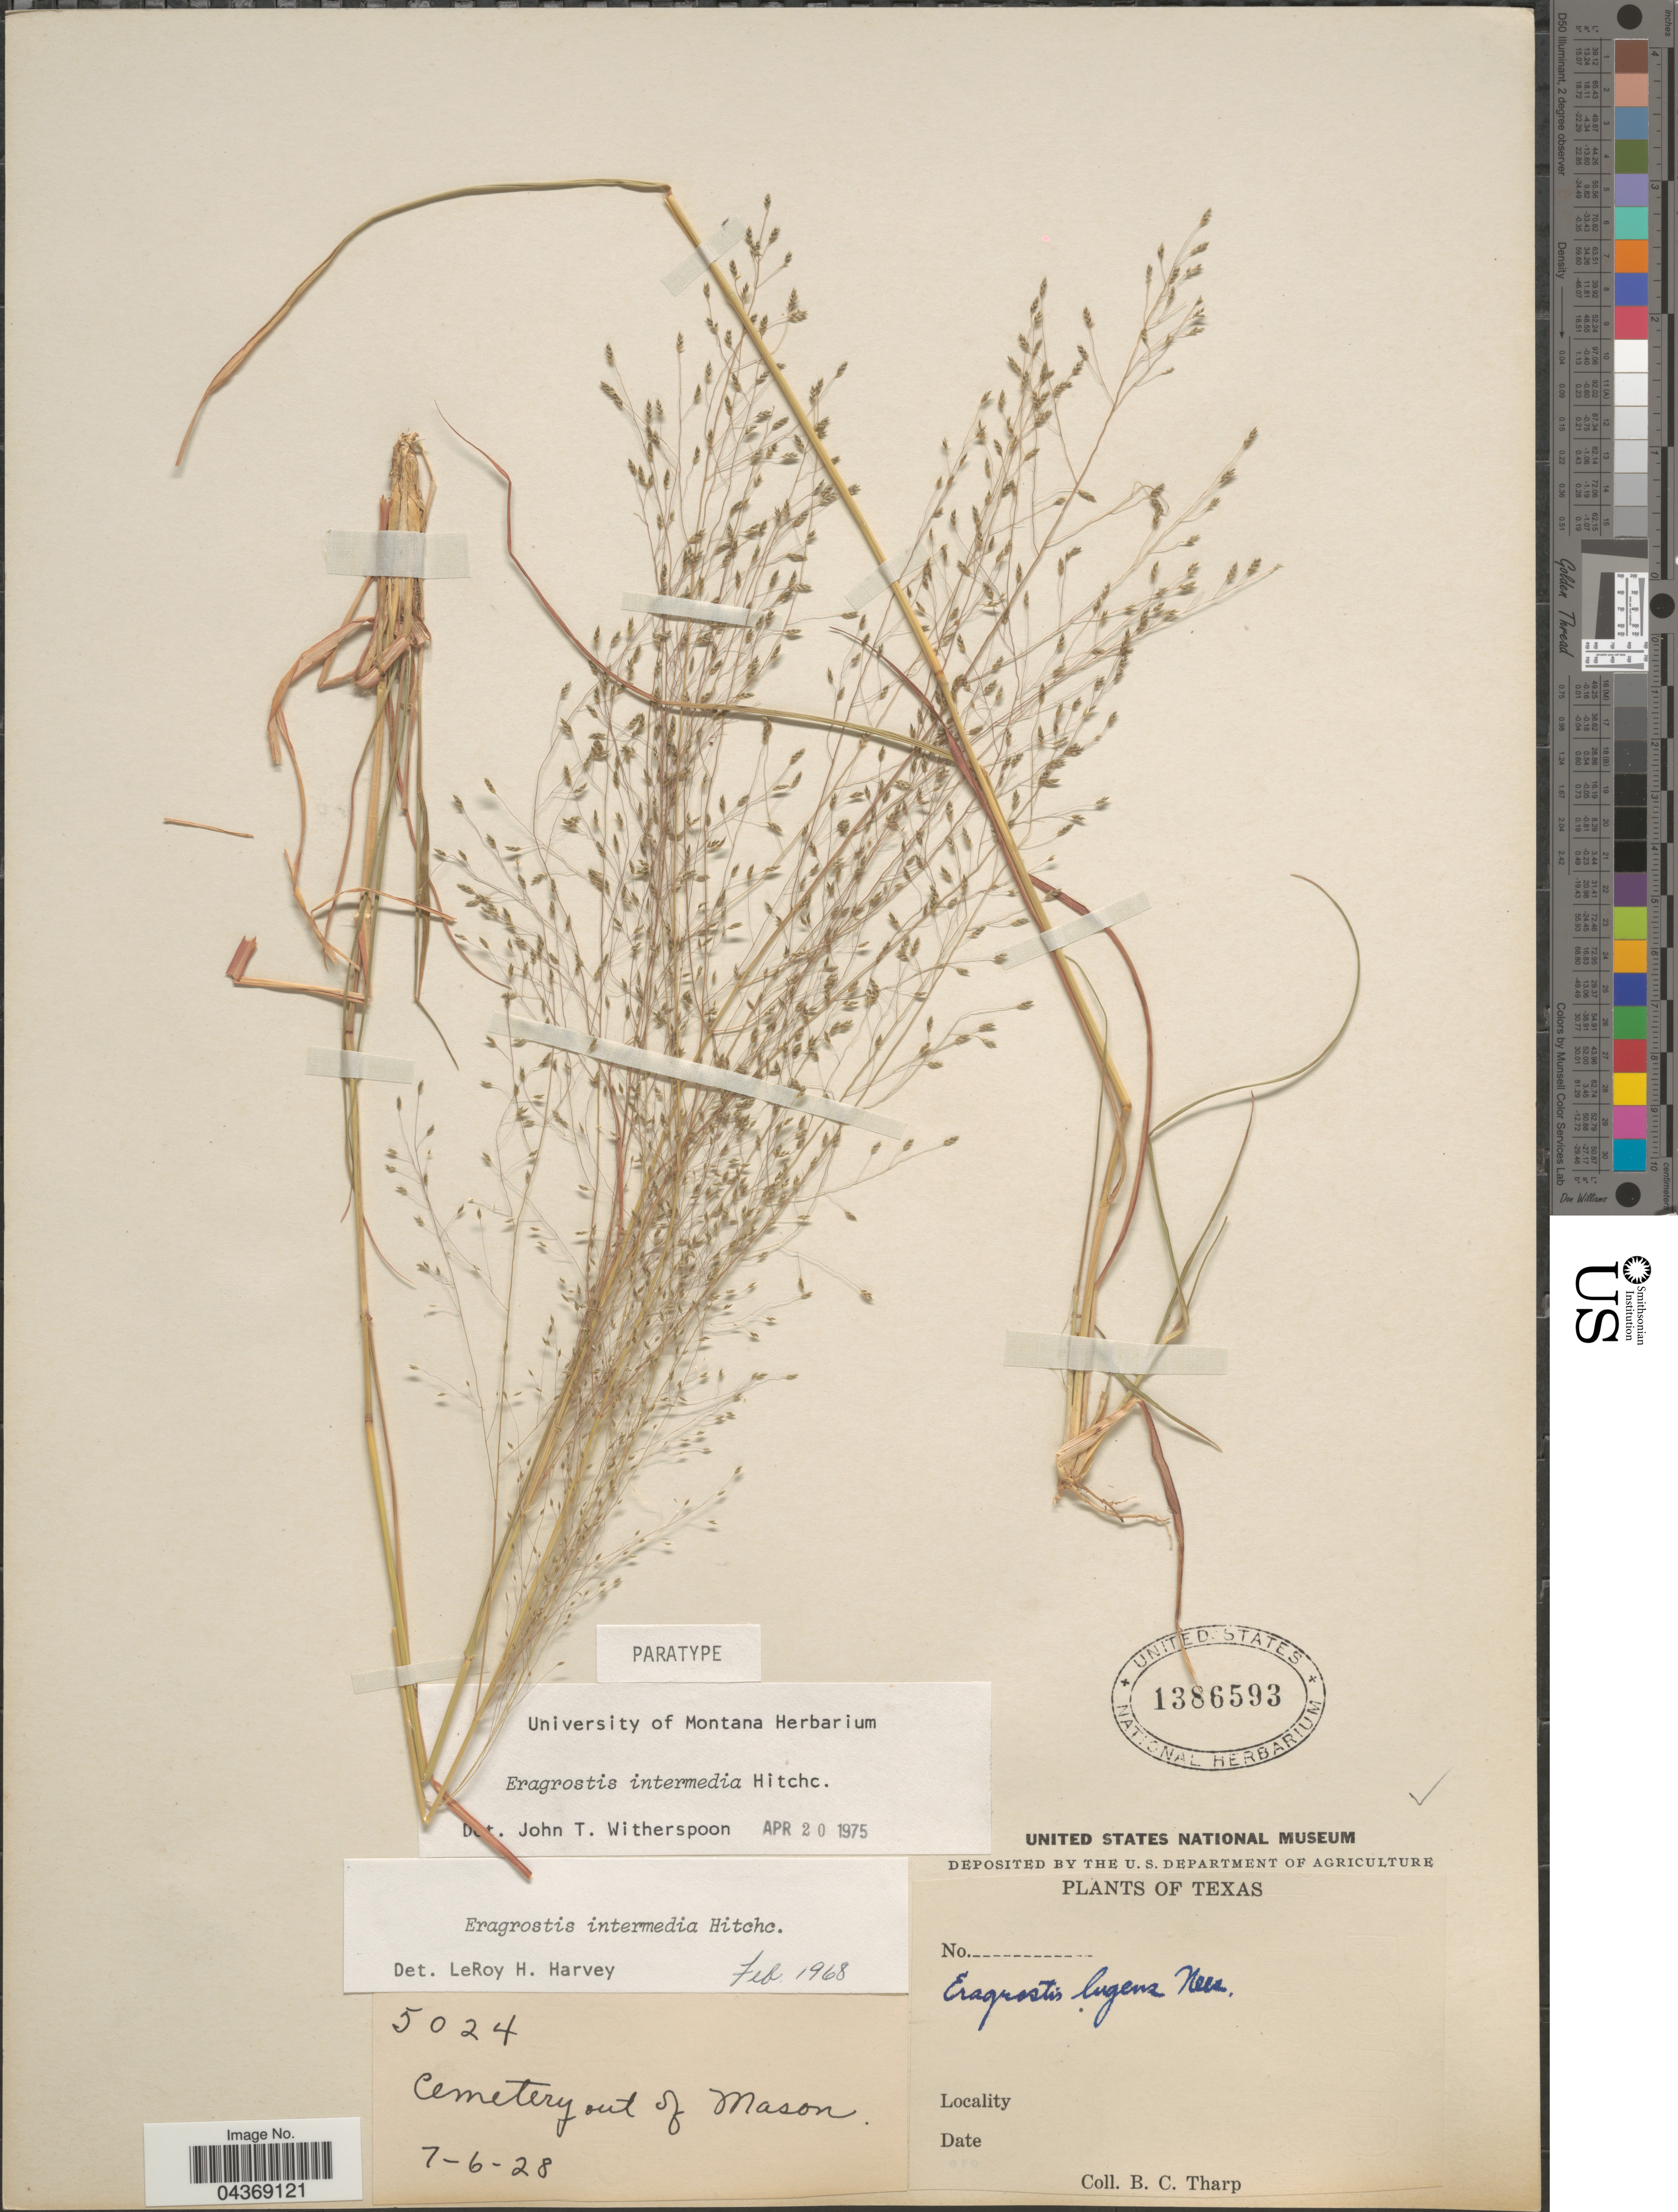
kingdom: Plantae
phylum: Tracheophyta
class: Liliopsida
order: Poales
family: Poaceae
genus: Eragrostis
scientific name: Eragrostis intermedia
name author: Hitchc.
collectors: B. C. Tharp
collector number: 5024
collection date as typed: Transcribed d/m/y: 6/7/28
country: United States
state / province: Texas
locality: Cemetery out of Mason.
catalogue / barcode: US 1386593